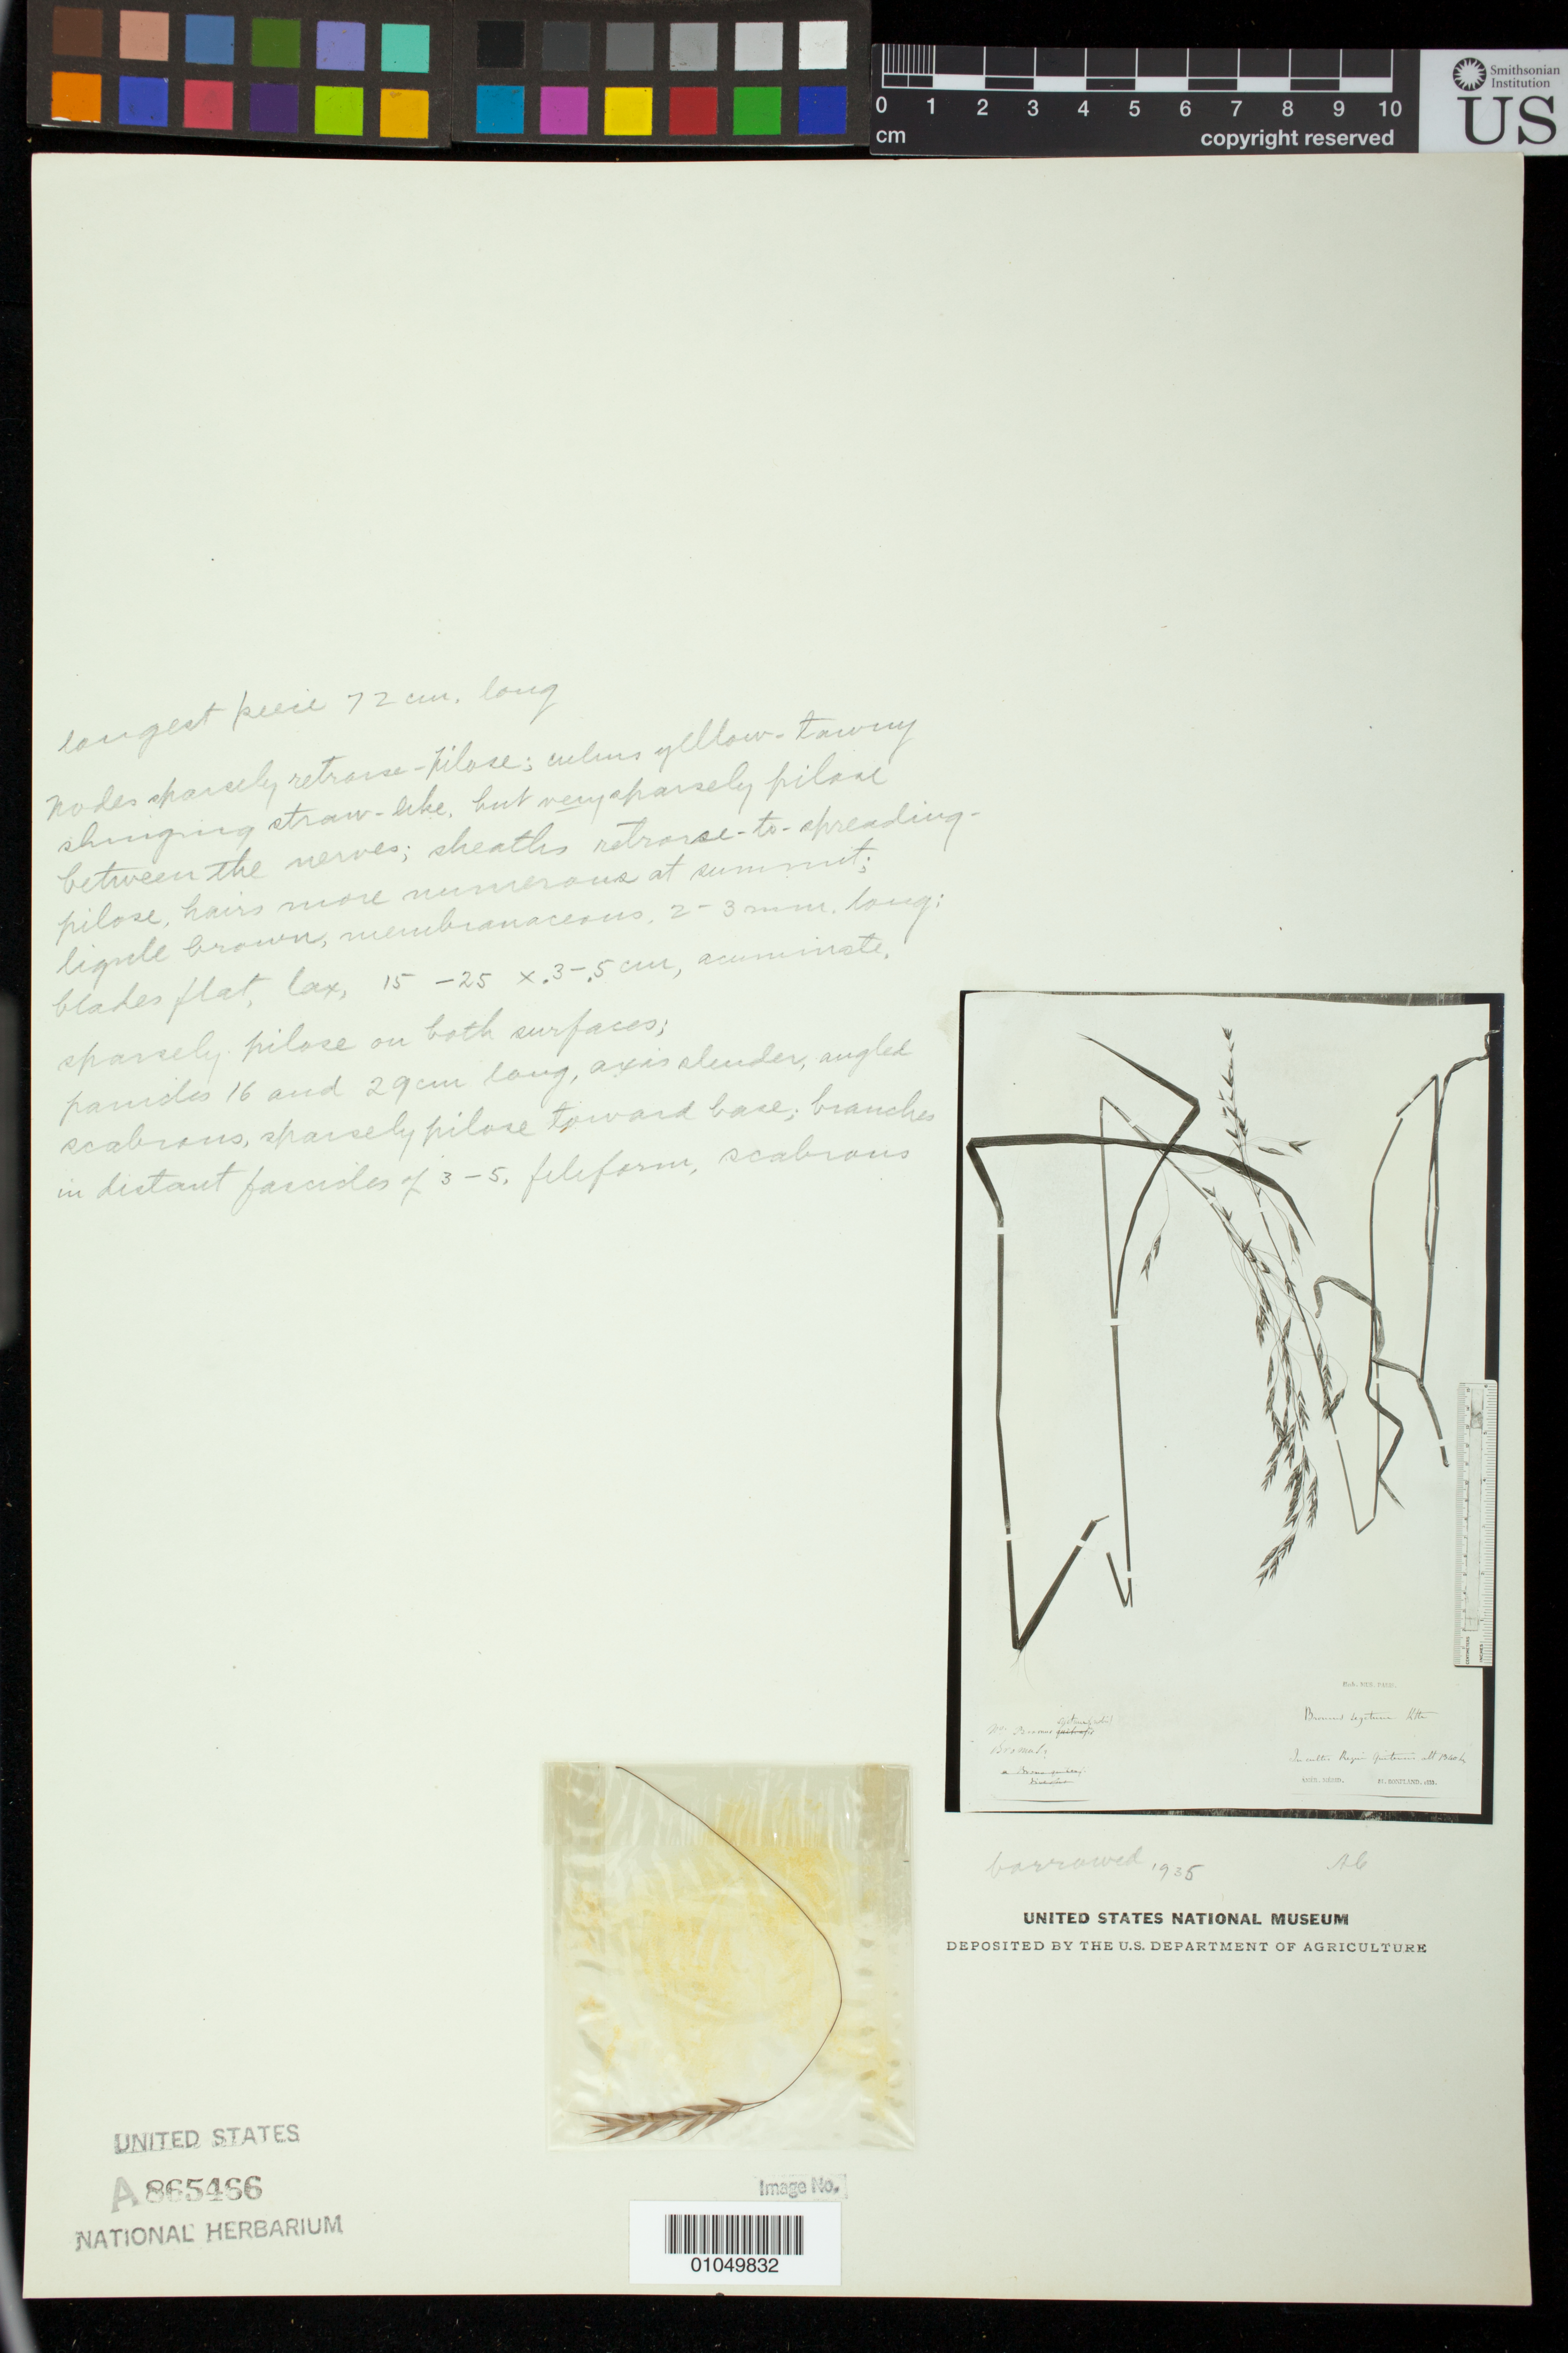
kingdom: Plantae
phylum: Tracheophyta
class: Liliopsida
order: Poales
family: Poaceae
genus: Bromus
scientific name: Bromus segetum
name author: Kunth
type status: Type Fragment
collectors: A. J. A. Bonpland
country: Ecuador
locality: In cultis Regio Quitensis.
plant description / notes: Fragmentary material of type specimen ex herb. Paris.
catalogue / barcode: US 865466A